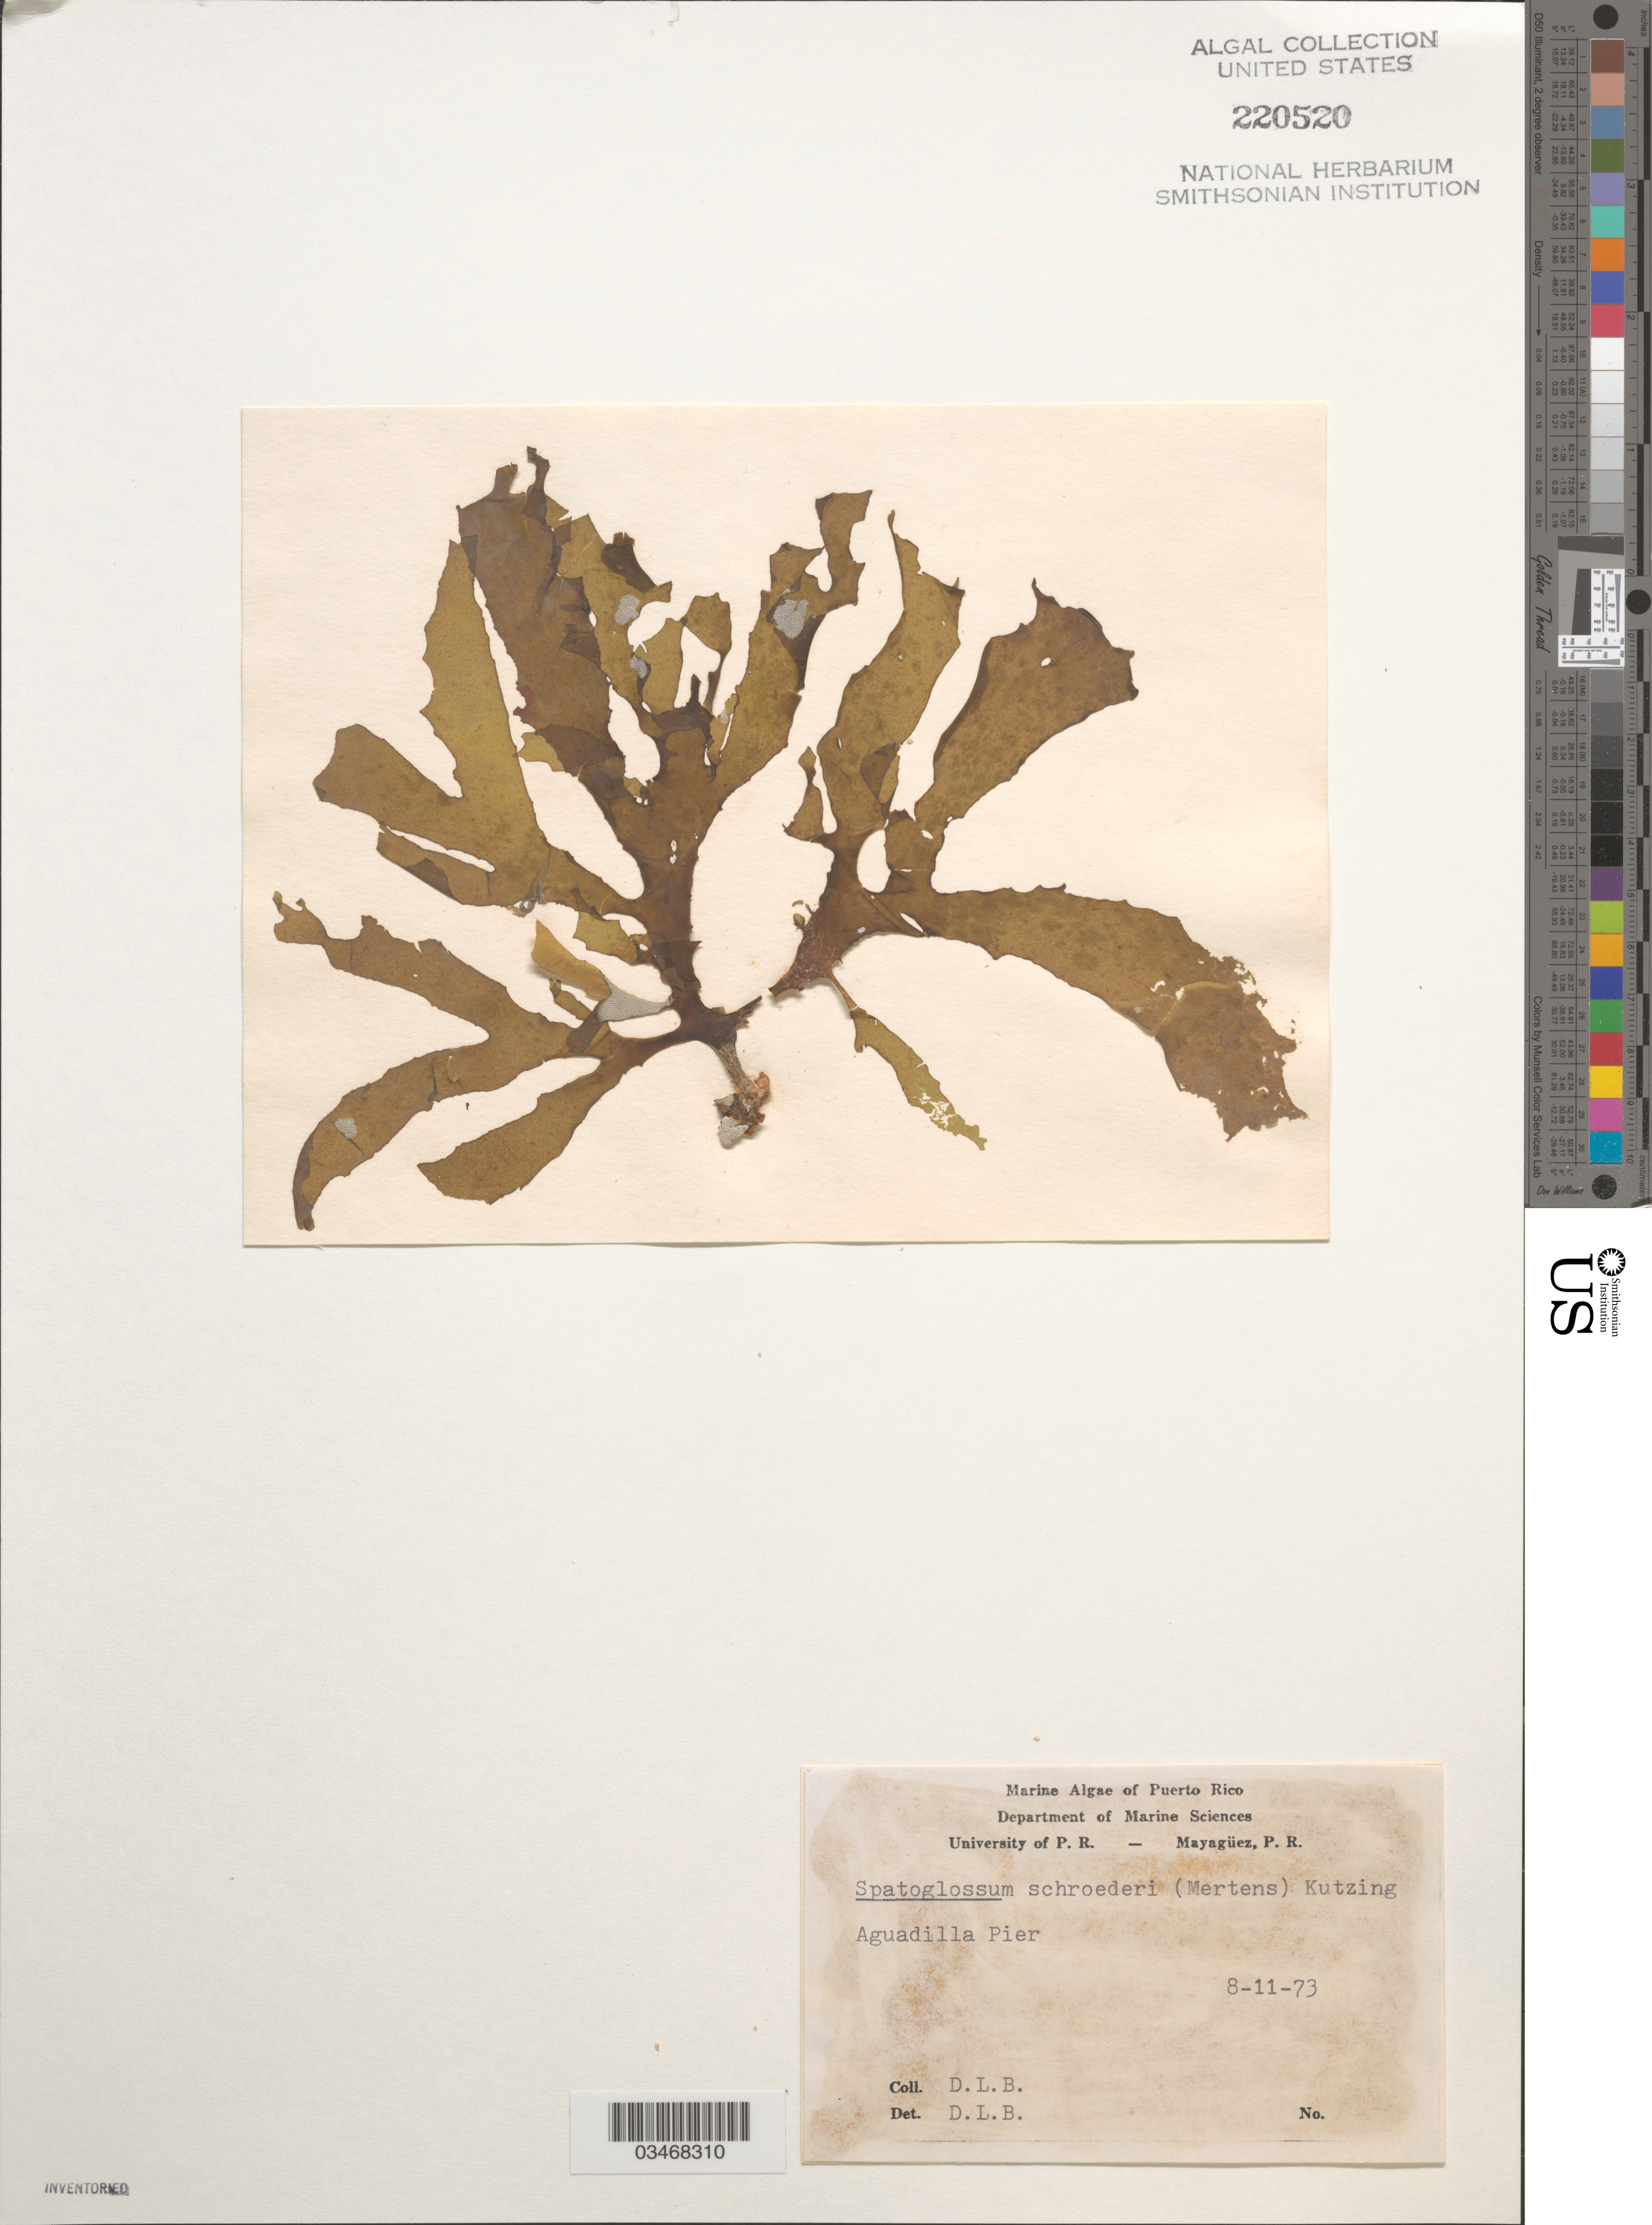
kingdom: Chromista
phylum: Ochrophyta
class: Phaeophyceae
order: Dictyotales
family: Dictyotaceae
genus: Spatoglossum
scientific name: Spatoglossum schroederi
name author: (C. Agardh) Kütz.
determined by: Ballantine, D. L.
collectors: D.L. Ballantine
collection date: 1973-08-11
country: Puerto Rico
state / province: Aguadilla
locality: Aguadilla Pier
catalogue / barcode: US 220520